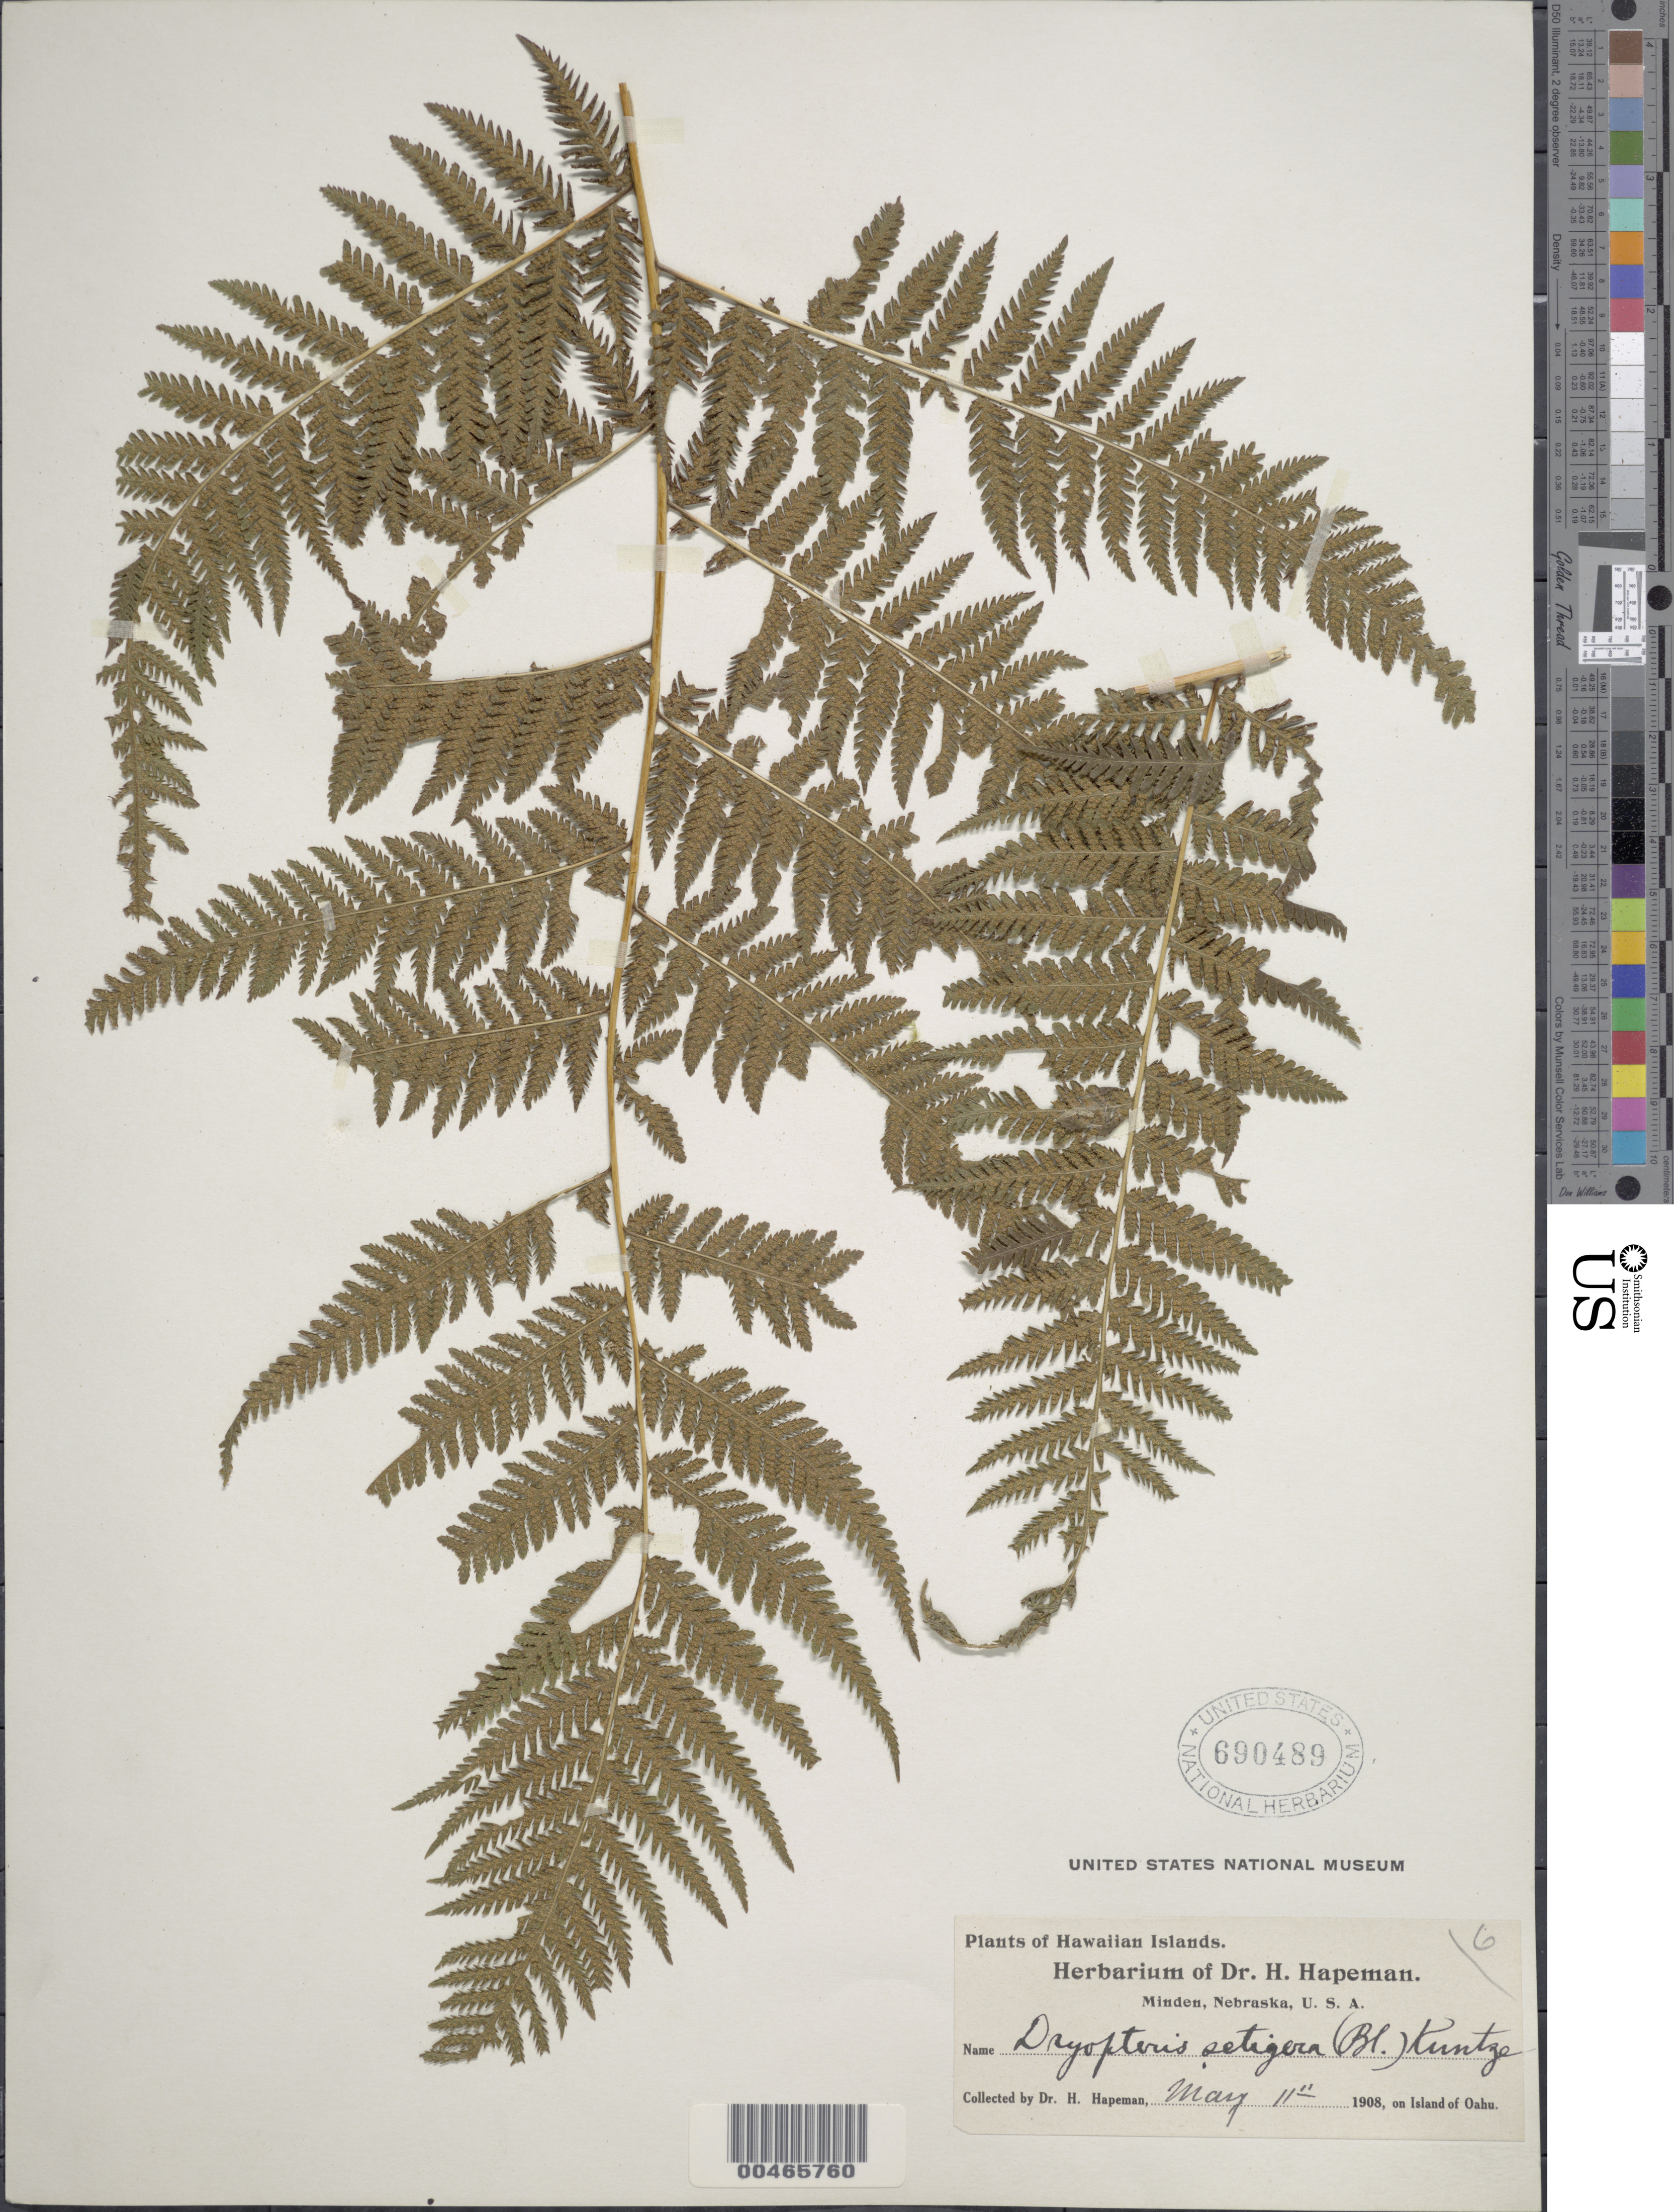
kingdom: Plantae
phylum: Tracheophyta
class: Polypodiopsida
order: Polypodiales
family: Thelypteridaceae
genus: Macrothelypteris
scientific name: Macrothelypteris torresiana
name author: (Gaudich.) Ching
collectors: H. Hapeman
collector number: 6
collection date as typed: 11 May 1908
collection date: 1908-05-11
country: United States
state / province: Hawaii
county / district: Honolulu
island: Oahu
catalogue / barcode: US 690489